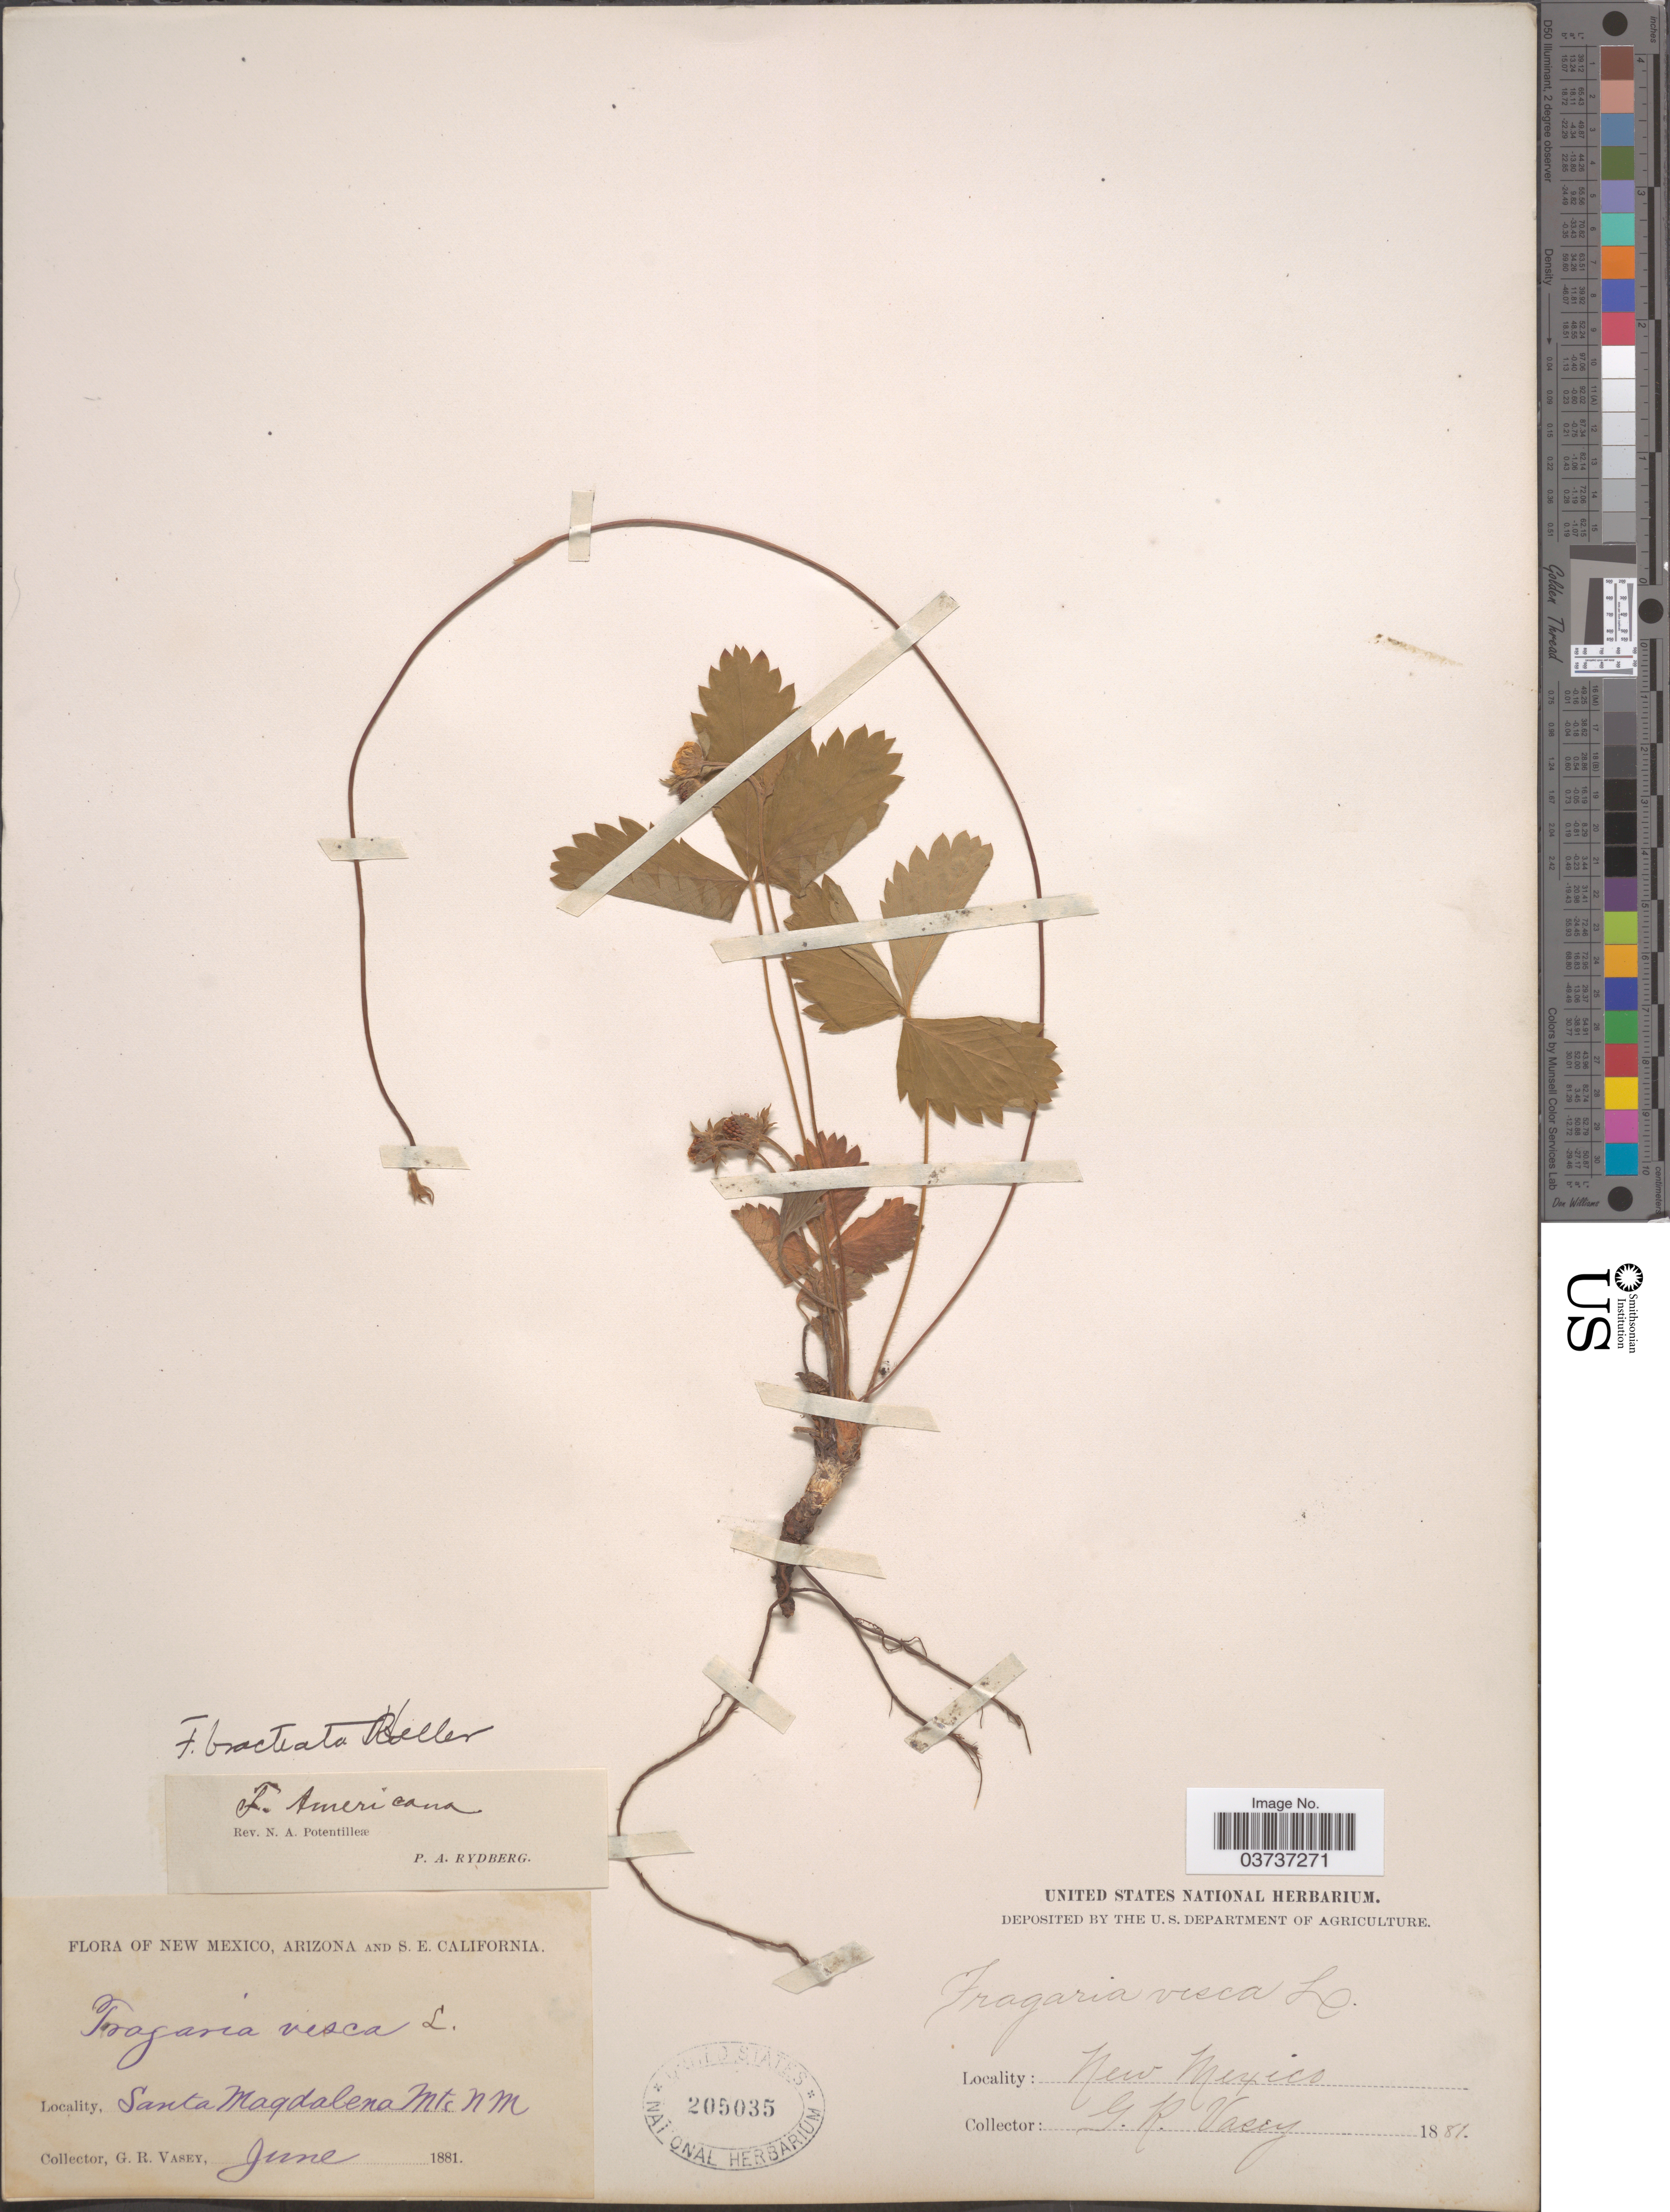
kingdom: Plantae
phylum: Tracheophyta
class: Magnoliopsida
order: Rosales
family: Rosaceae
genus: Fragaria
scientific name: Fragaria vesca var. bracteata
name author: (A. Heller) R.J. Davis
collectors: G. R. Vasey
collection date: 1881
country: United States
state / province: New Mexico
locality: Santa Magdalena Mts.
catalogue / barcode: US 205035